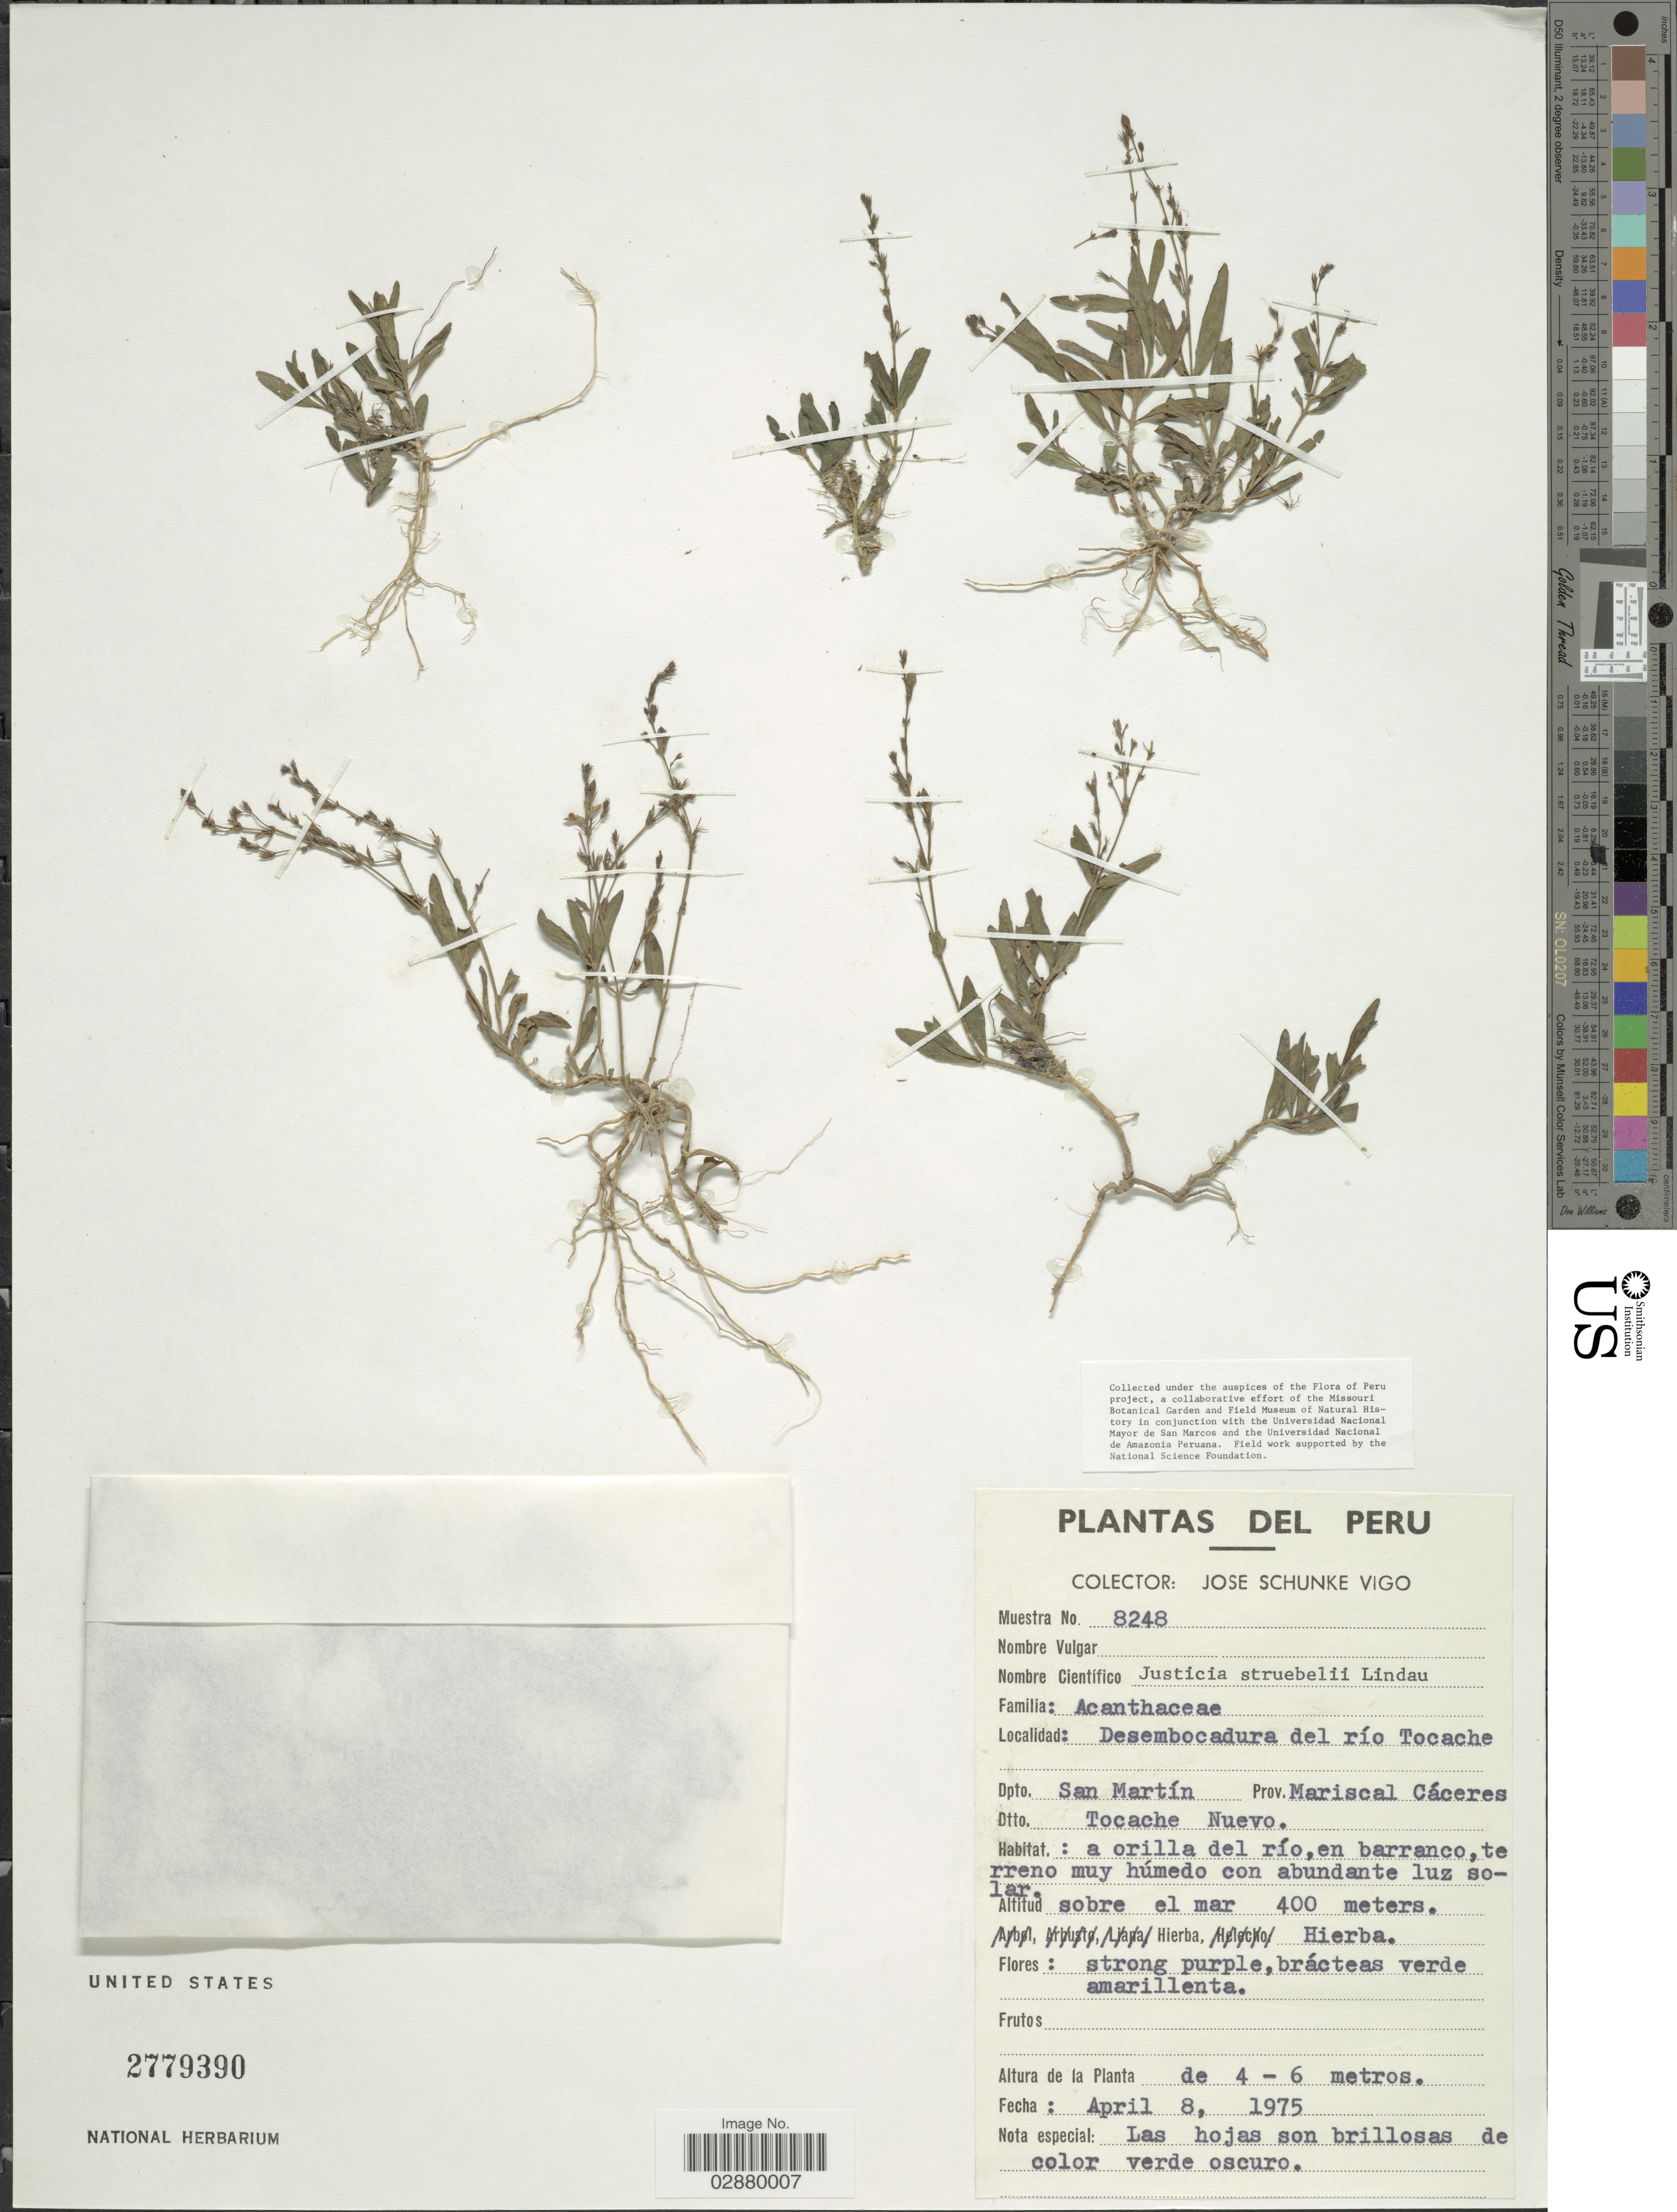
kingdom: Plantae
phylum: Tracheophyta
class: Magnoliopsida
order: Lamiales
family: Acanthaceae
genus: Justicia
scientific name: Justicia pectoralis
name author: Jacq.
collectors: J. Schunke Vigo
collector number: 8248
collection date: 1975-04-08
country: Peru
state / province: San Martín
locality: Desembocadura del río Tocache. Dpto. San Martín. Prov. Mariscal Cáceres. Dtto. Tocache Nuevo.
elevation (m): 400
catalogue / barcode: US 2779390